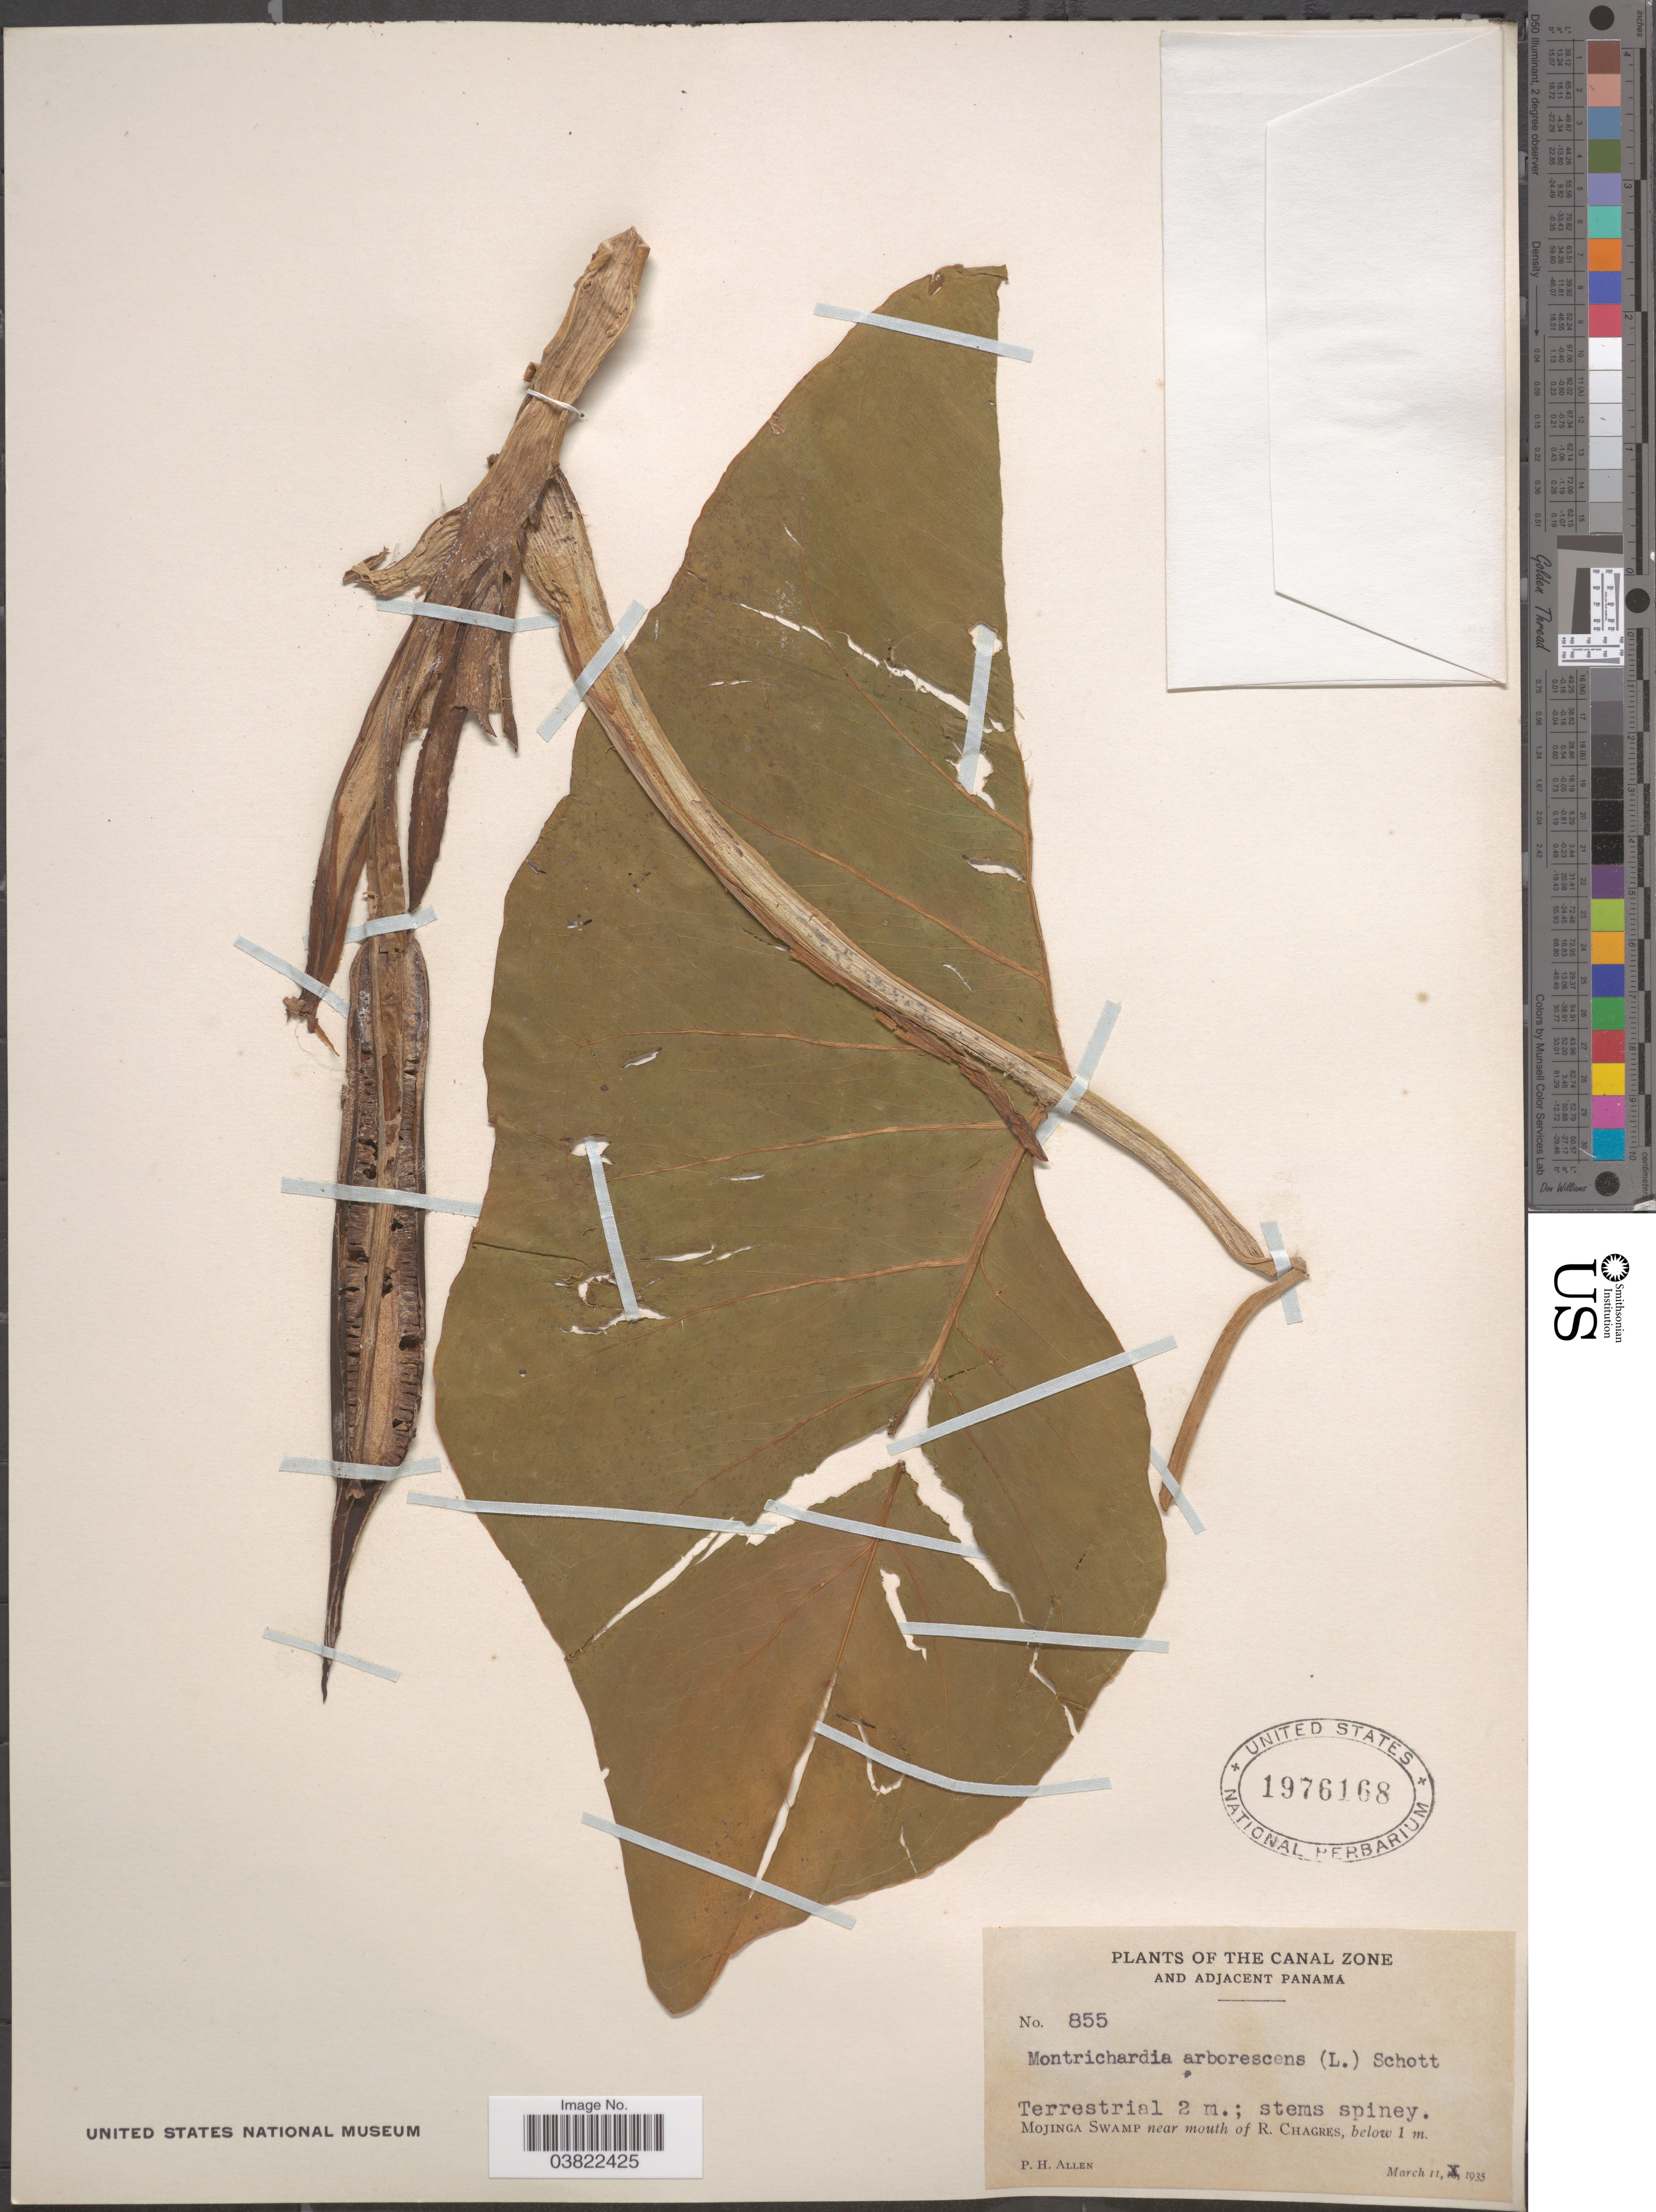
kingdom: Plantae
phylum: Tracheophyta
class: Liliopsida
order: Alismatales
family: Araceae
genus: Montrichardia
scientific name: Montrichardia arborea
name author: (Kunth) Schott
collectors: P. H. Allen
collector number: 855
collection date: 1935-03-11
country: Panama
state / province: Colón / Panamá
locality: Canal Zone and adjacent Panama. Mojinga Swamp near mouth of R. Chagres.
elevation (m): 1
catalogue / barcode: US 1976168